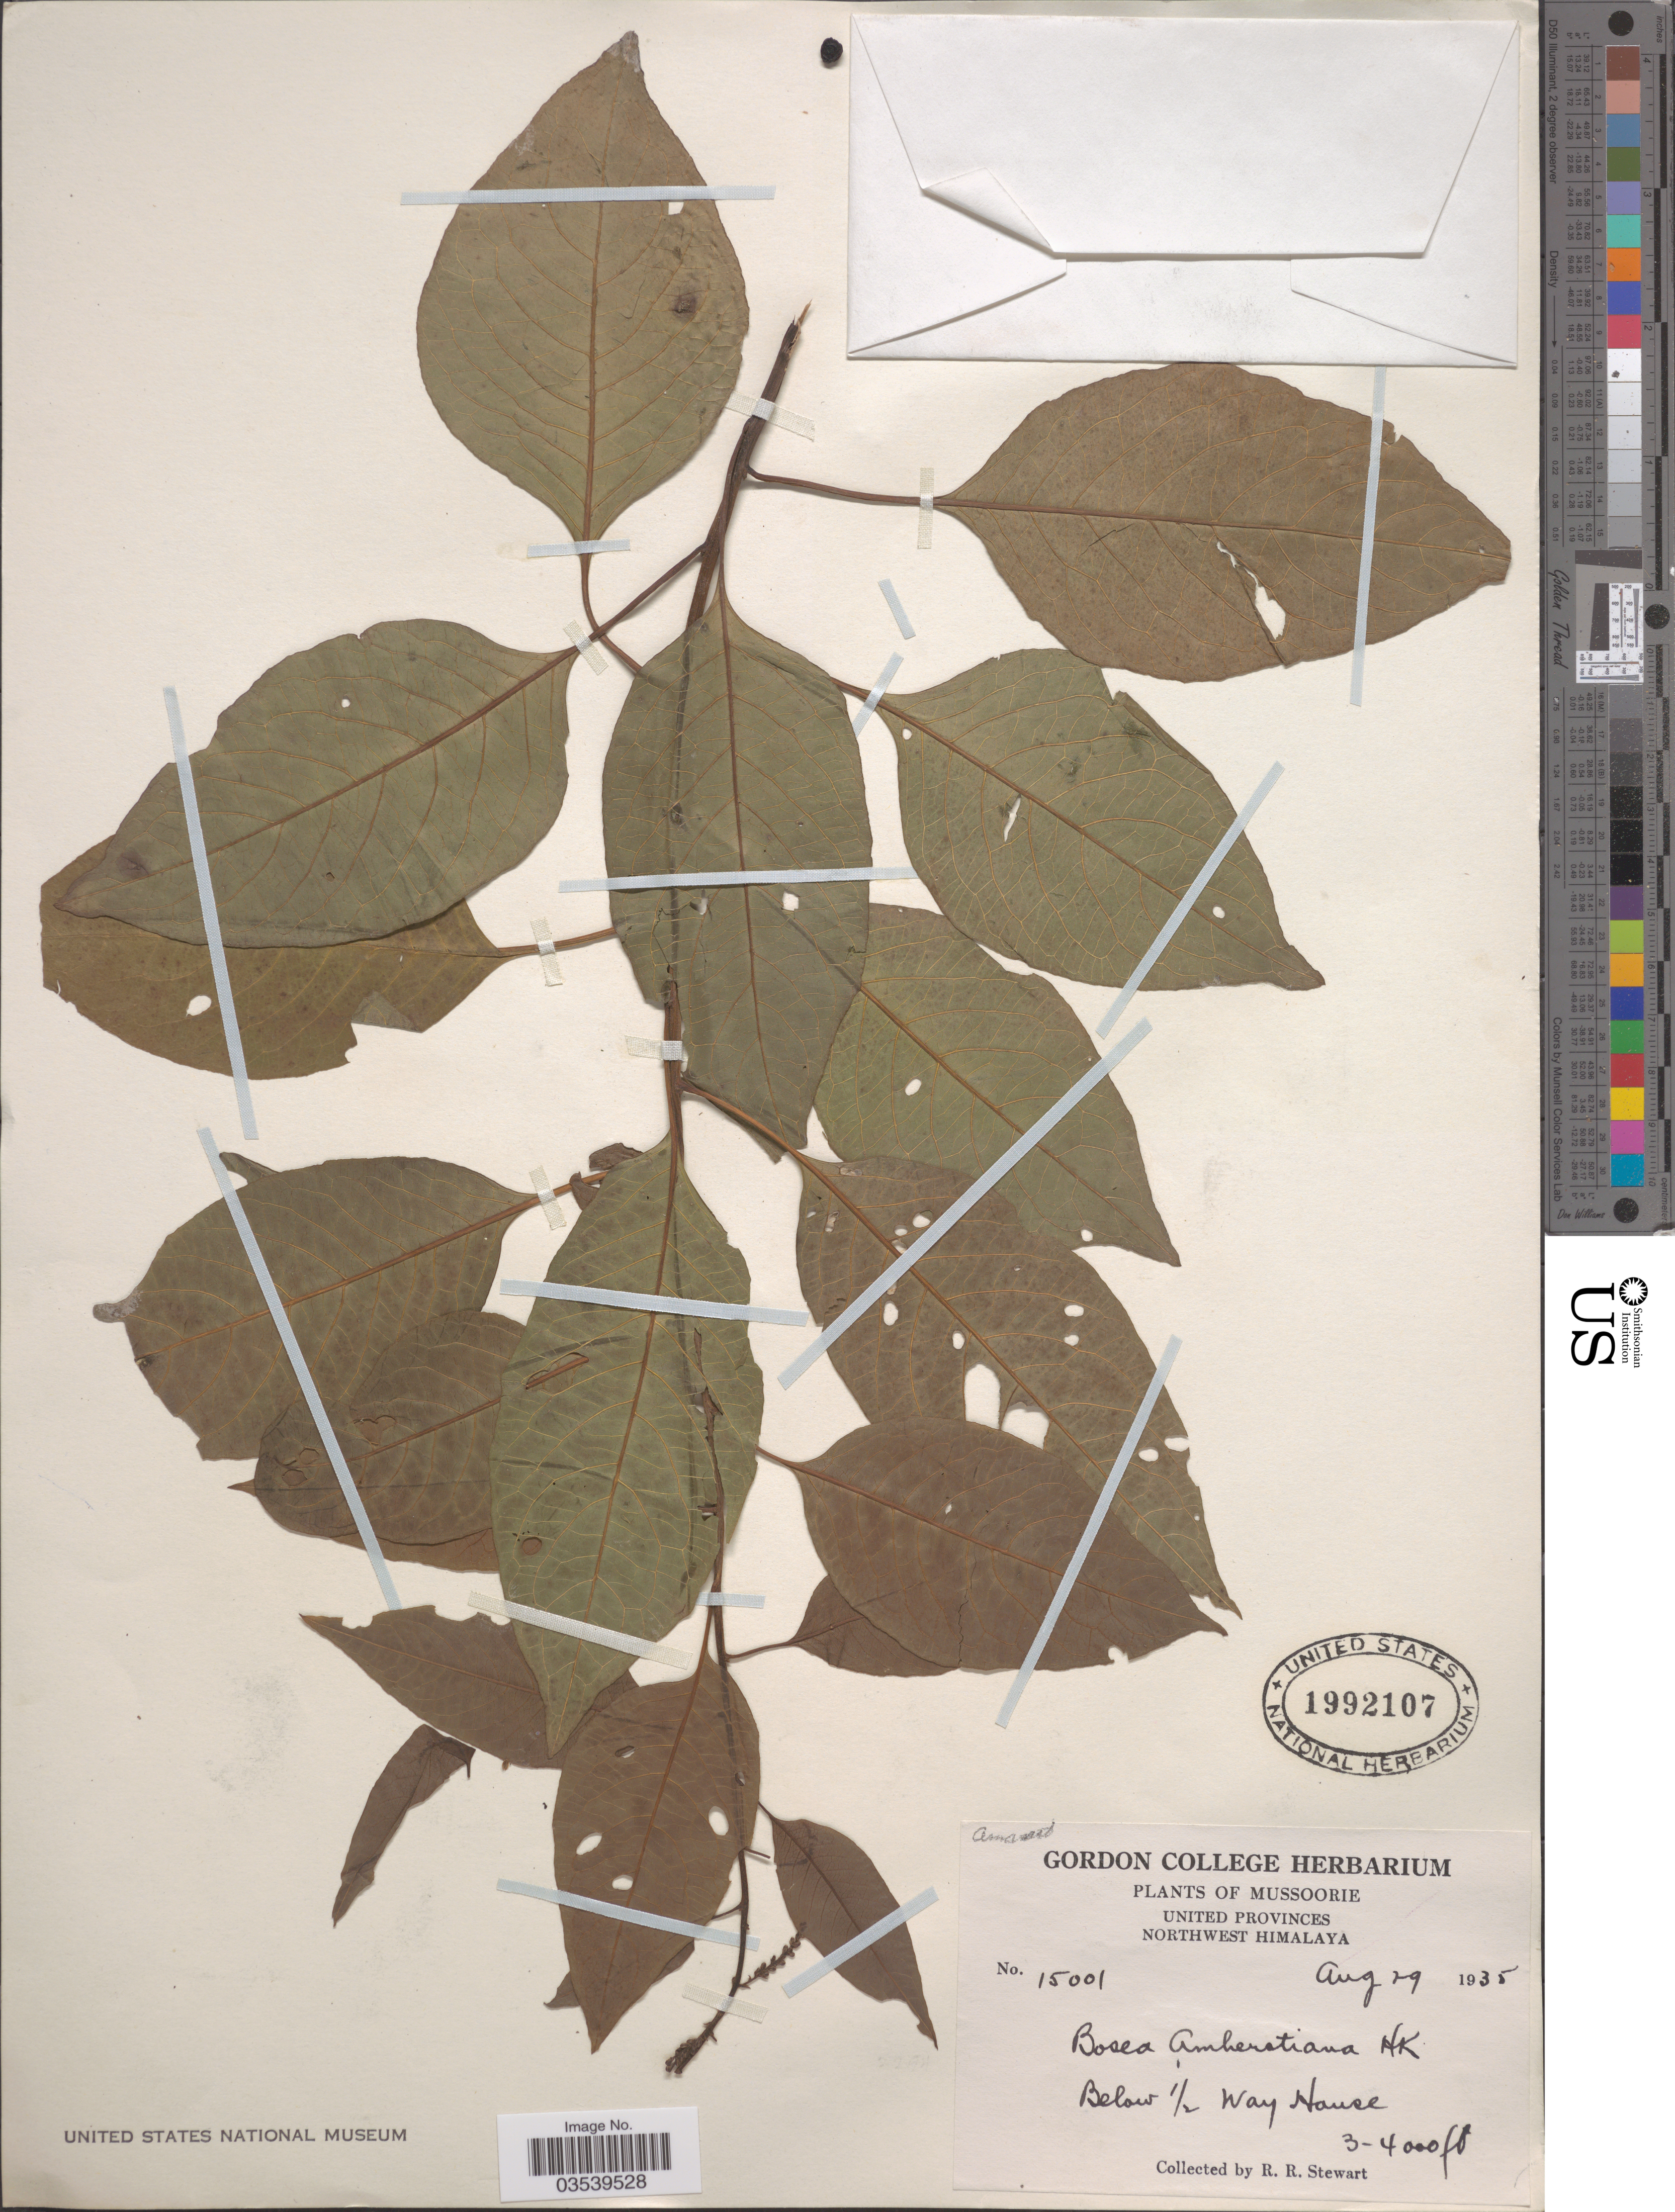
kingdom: Plantae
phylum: Tracheophyta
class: Magnoliopsida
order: Caryophyllales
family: Amaranthaceae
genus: Bosea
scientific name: Bosea amherstiana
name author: Hook. f.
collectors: R. Stewart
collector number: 15001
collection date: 1935-08-29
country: India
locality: Mussoorie. United Provinces. Northwest Himalaya. Below ½ Way House.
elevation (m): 914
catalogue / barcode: US 1992107